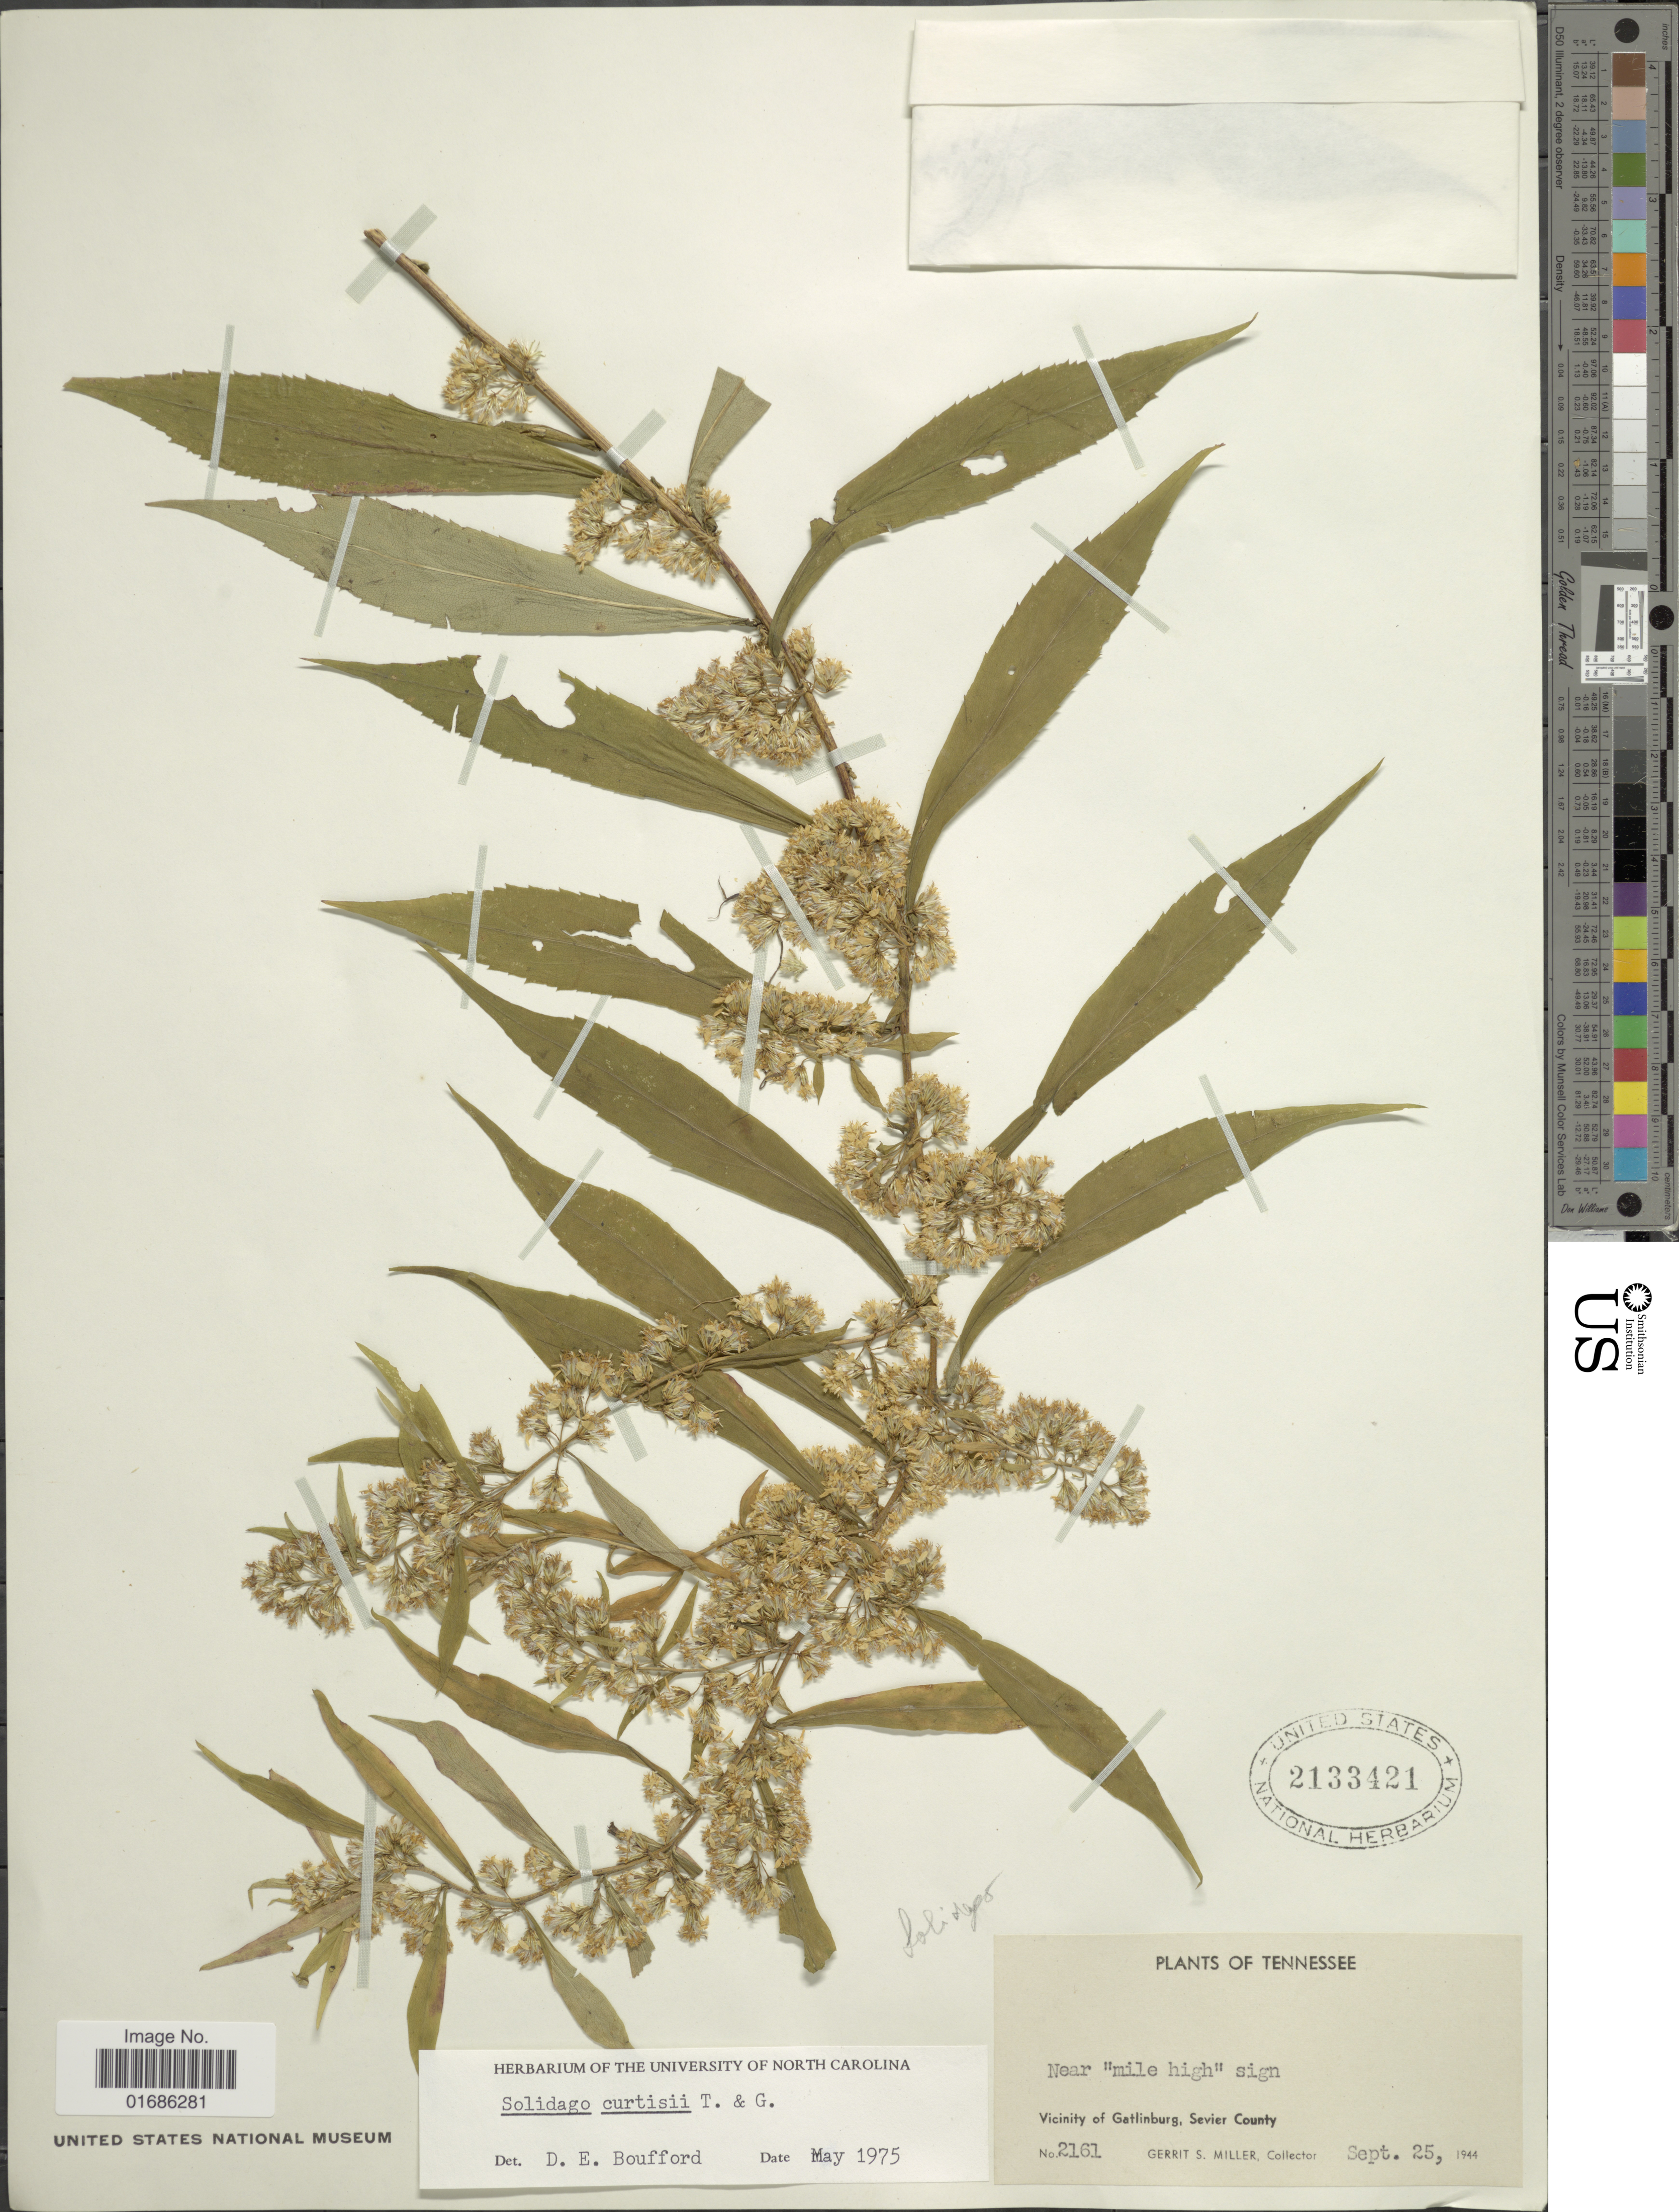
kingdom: Plantae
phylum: Tracheophyta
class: Magnoliopsida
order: Asterales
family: Asteraceae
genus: Solidago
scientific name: Solidago curtisii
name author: Torr. & A. Gray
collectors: G. S. Miller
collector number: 2161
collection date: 1944-09-25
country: United States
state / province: Tennessee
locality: Near 'mile high' sign, Vicinity of Gatlinburg, Sevier County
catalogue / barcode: US 2133421